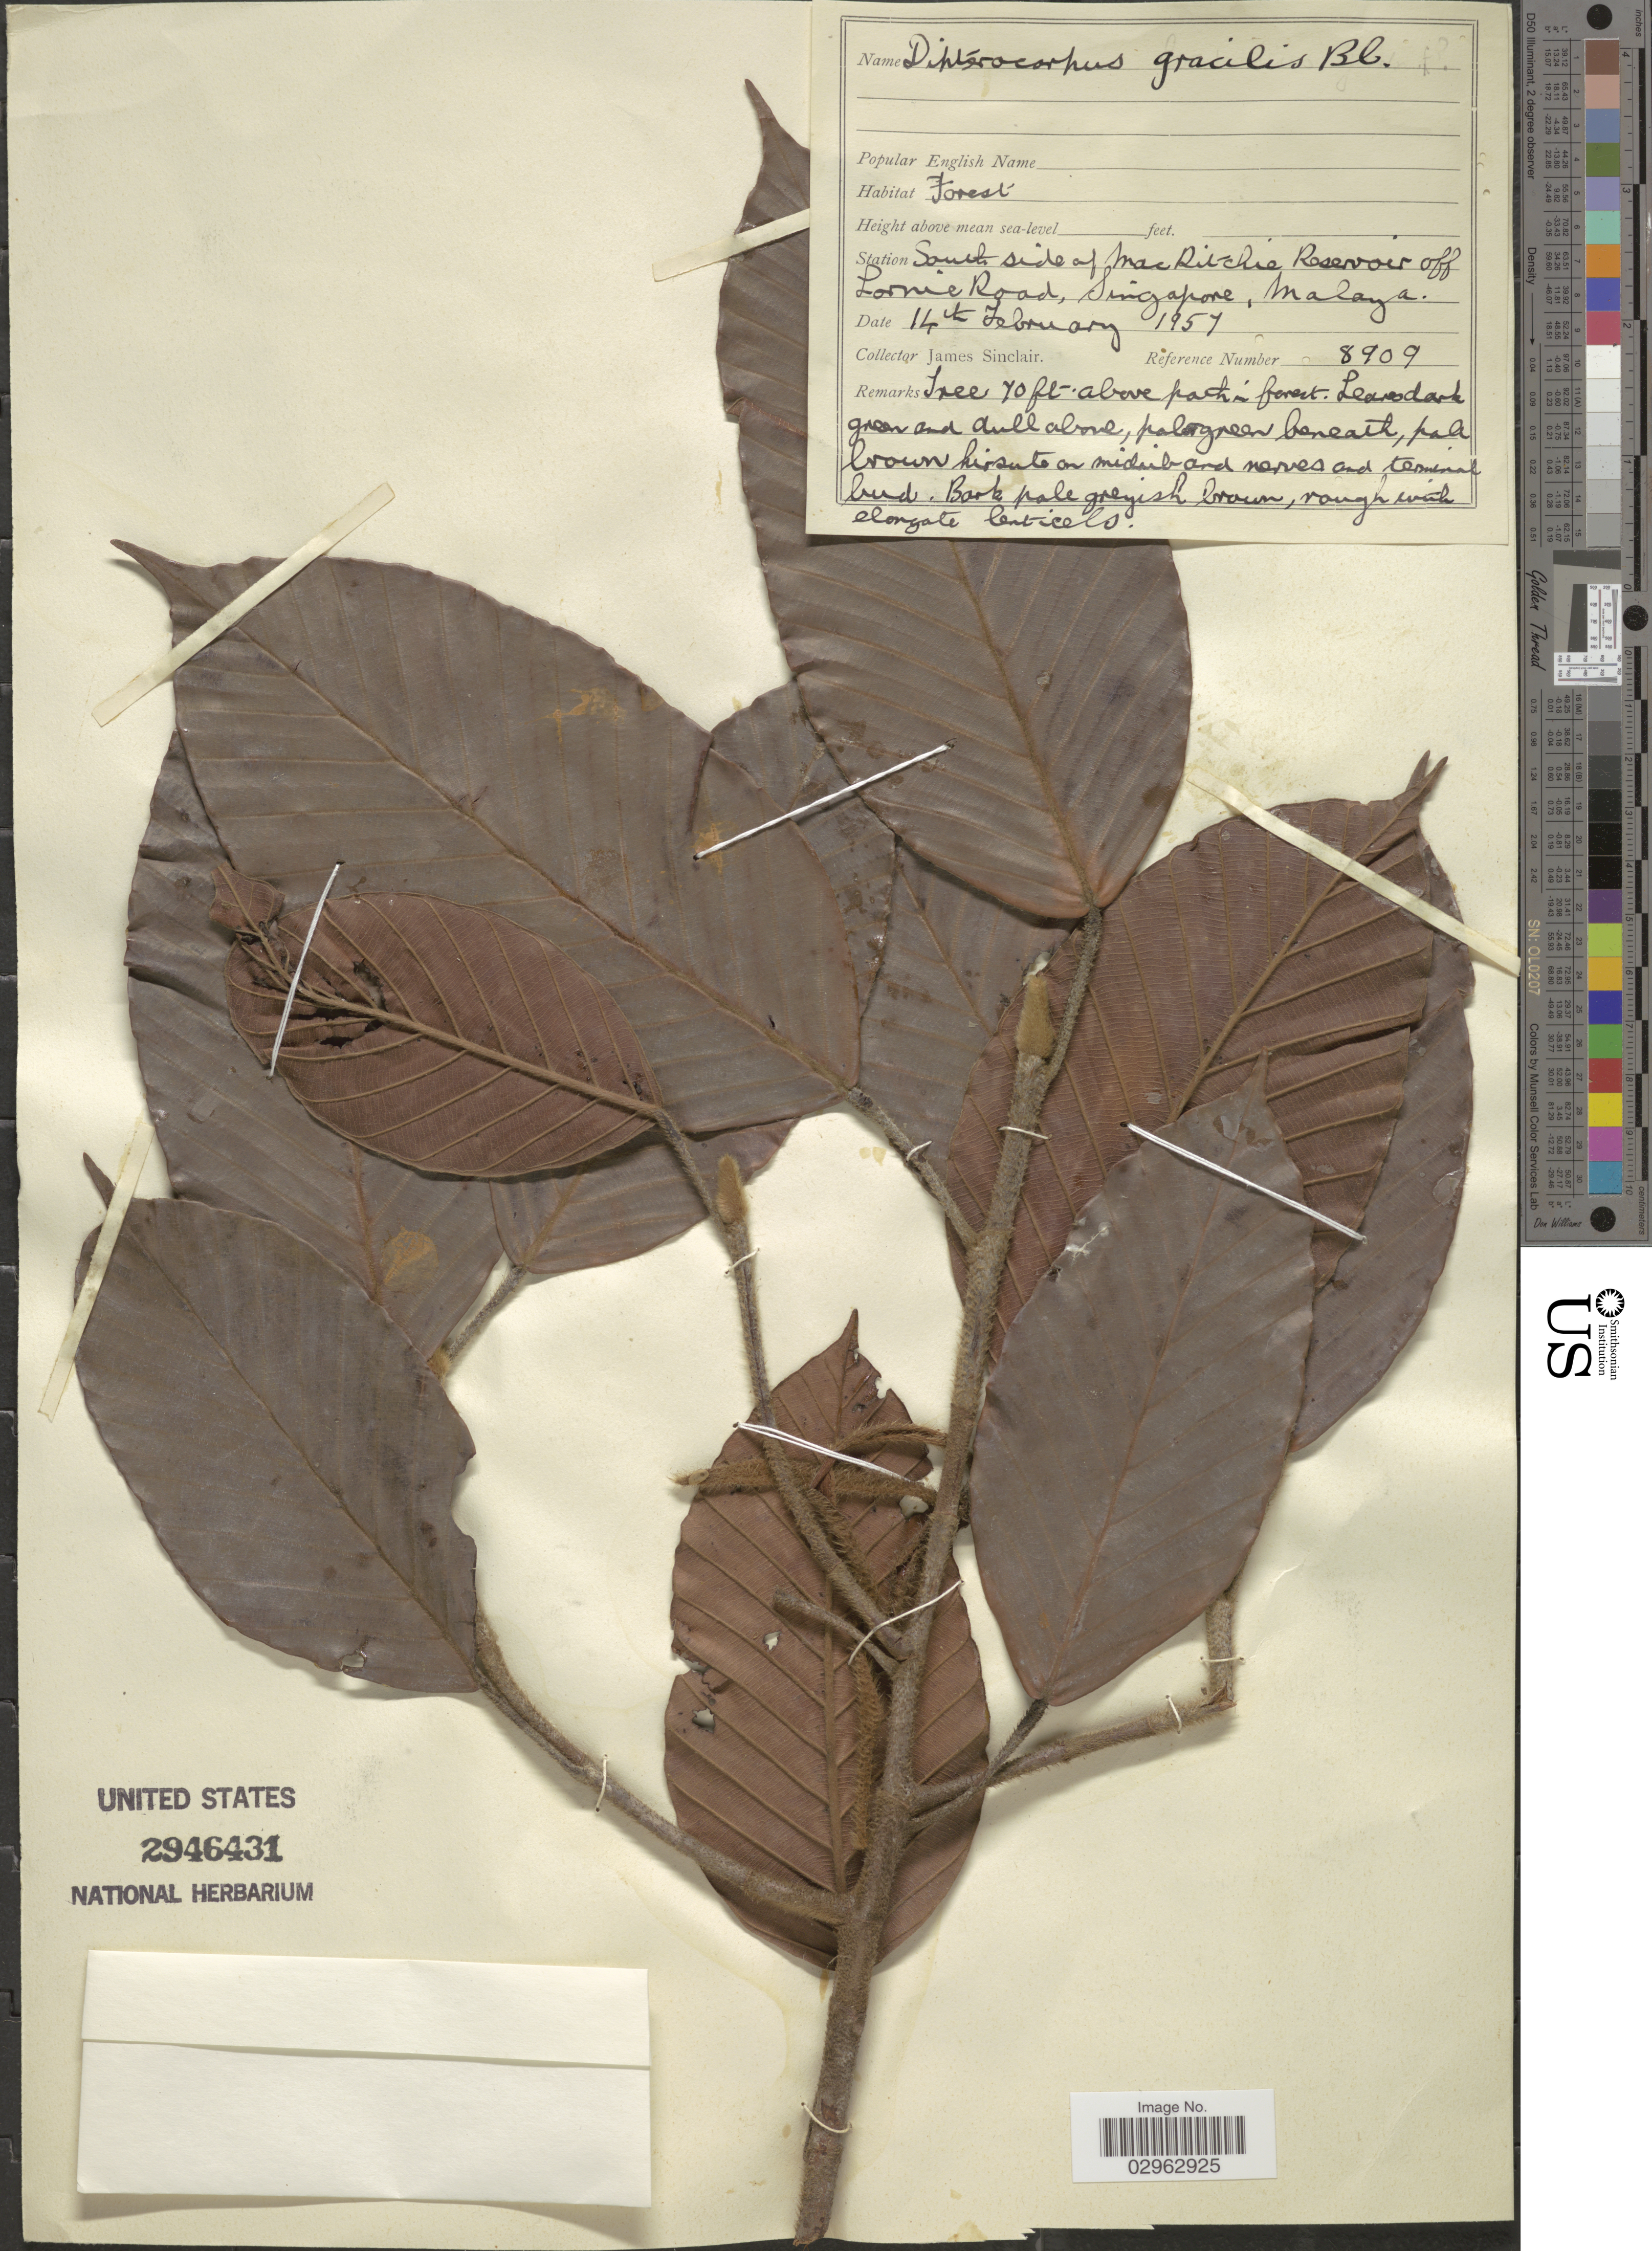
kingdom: Plantae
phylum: Tracheophyta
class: Magnoliopsida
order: Malvales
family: Dipterocarpaceae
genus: Dipterocarpus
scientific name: Dipterocarpus gracilis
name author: Blume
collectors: J. Sinclair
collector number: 8909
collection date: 1957-02-14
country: Singapore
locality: Station South side of MacRitchie Reservoir off Lomie Road, Malaya.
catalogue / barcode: US 2946431